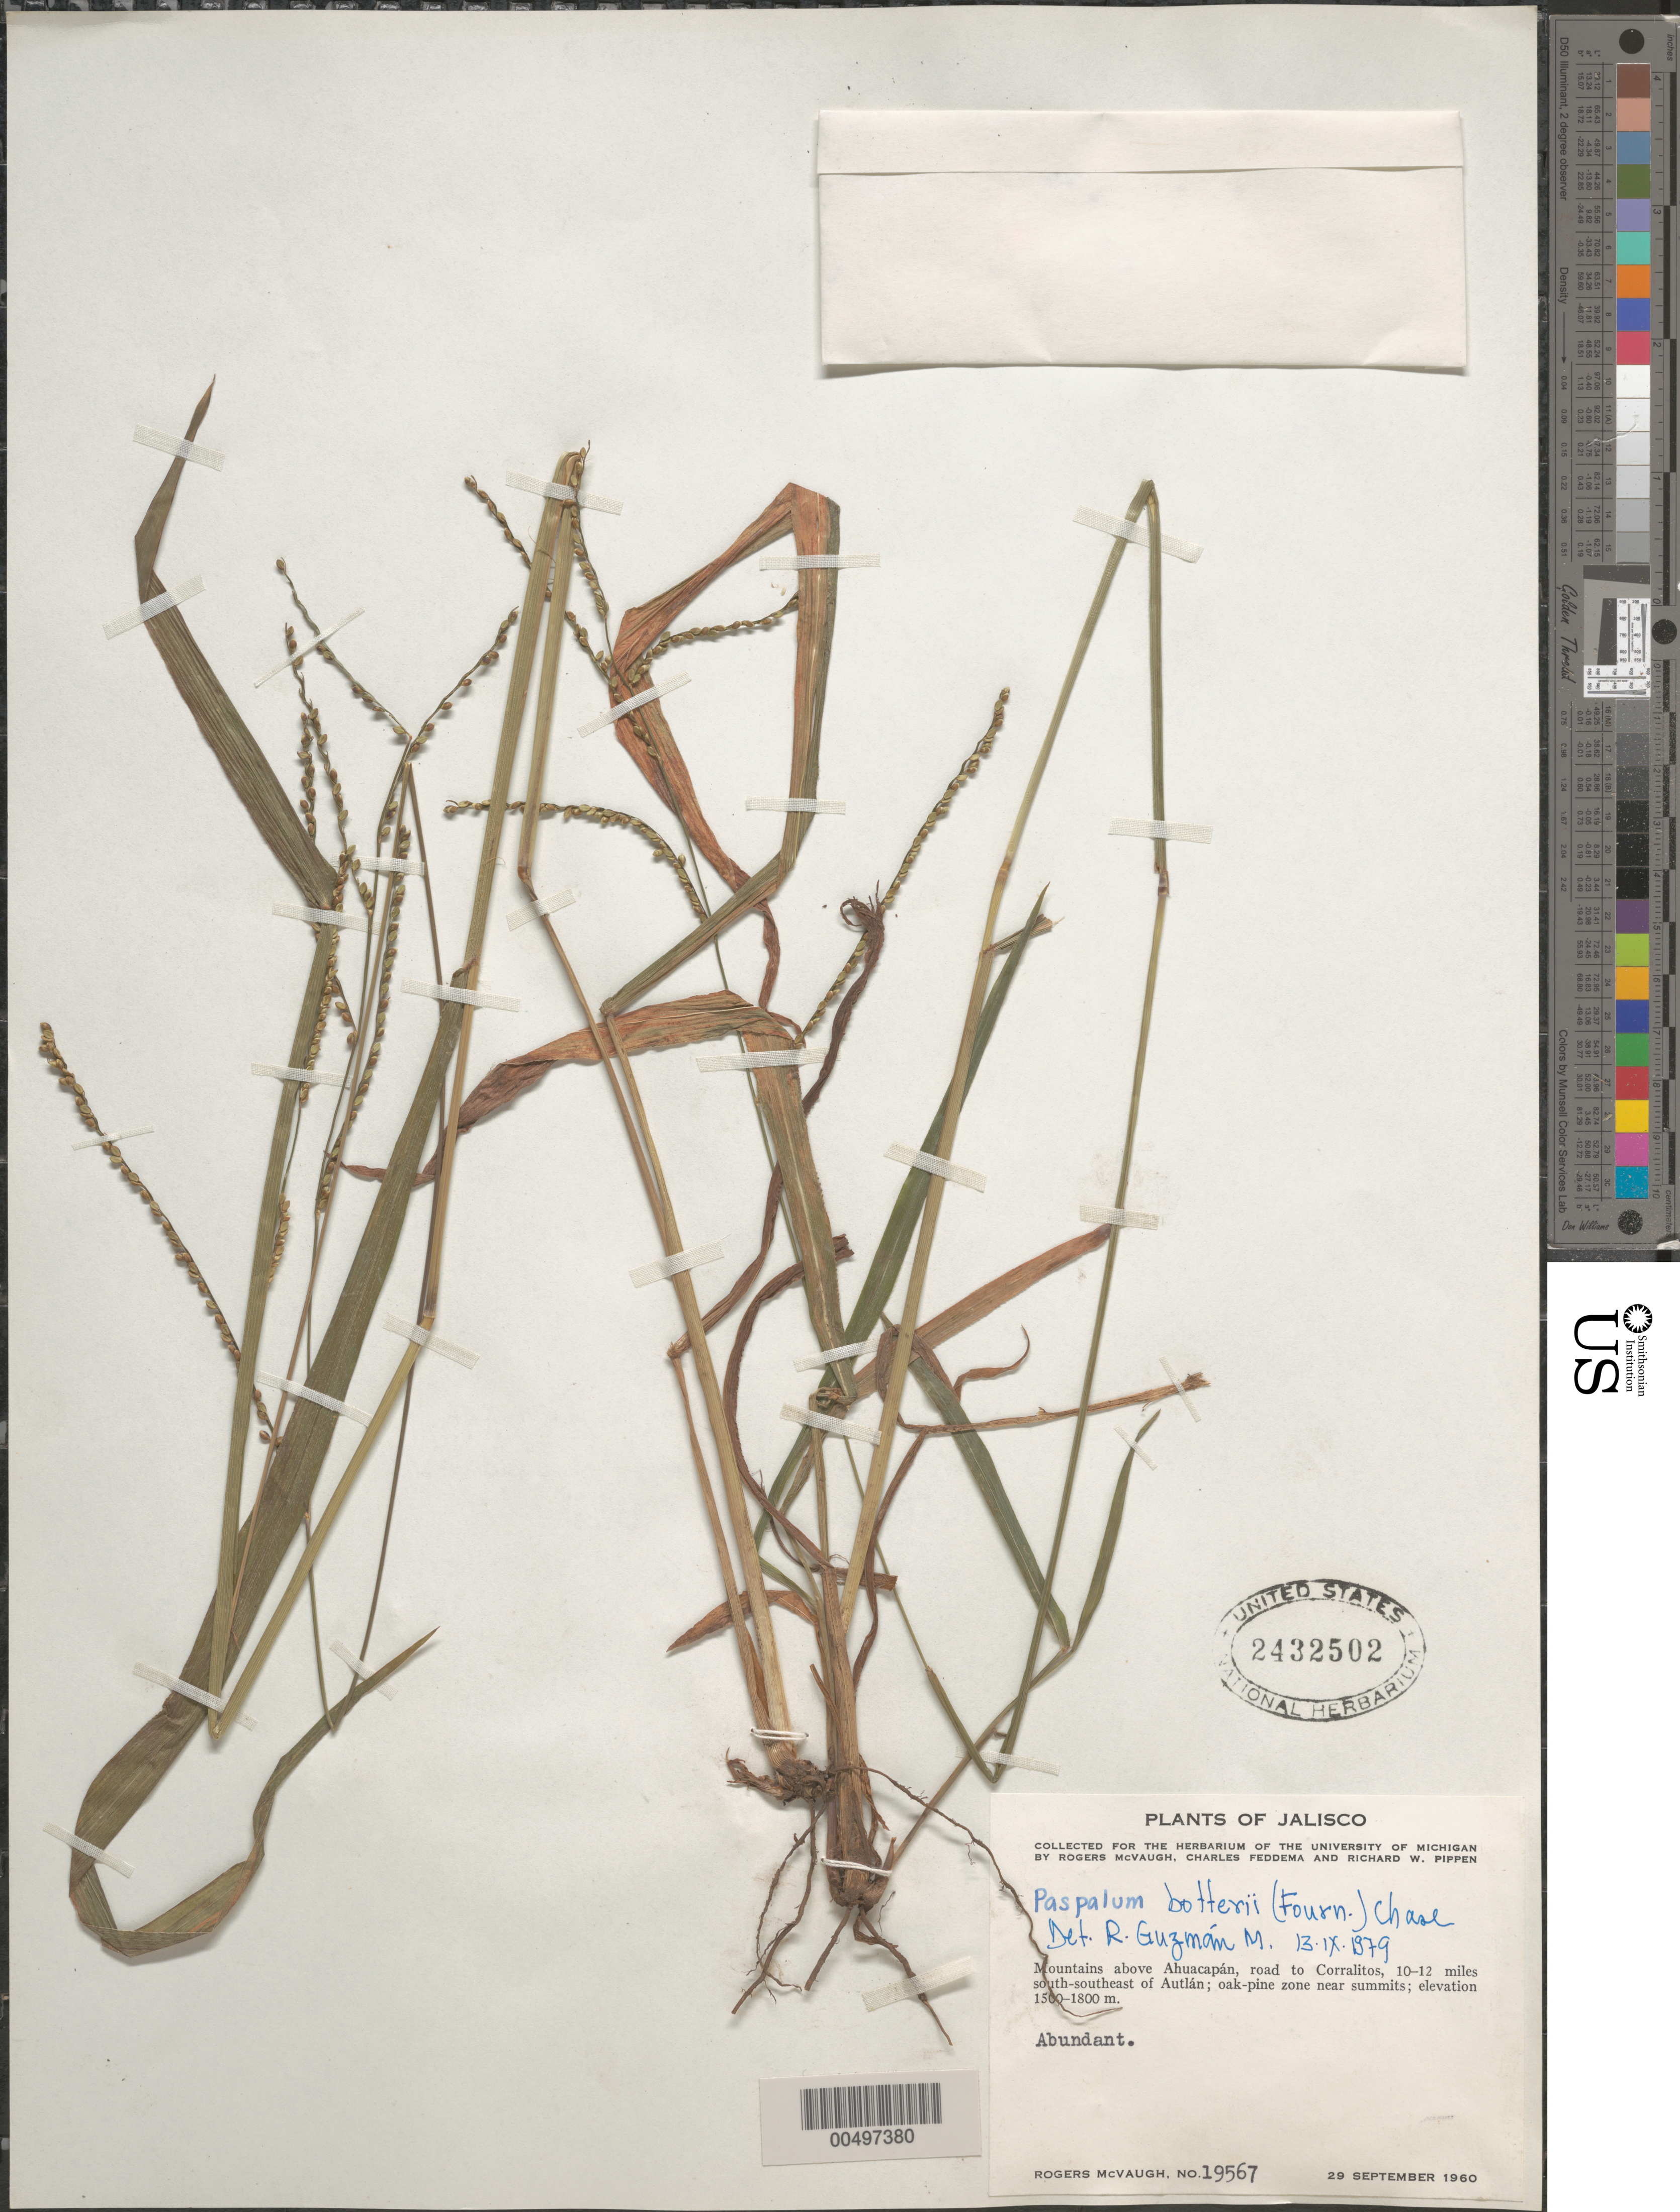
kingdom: Plantae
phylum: Tracheophyta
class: Liliopsida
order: Poales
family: Poaceae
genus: Paspalum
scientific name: Paspalum botteri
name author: (E. Fourn.) Chase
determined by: Guzm n-M., R.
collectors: R. McVaugh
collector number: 19567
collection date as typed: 29 Sep 1960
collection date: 1960-09-29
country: Mexico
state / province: Jalisco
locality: Mts above Ahuacapán, rd to Corralitos, 10-12 mi S-SE of Autlán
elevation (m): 1500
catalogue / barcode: US 2432502